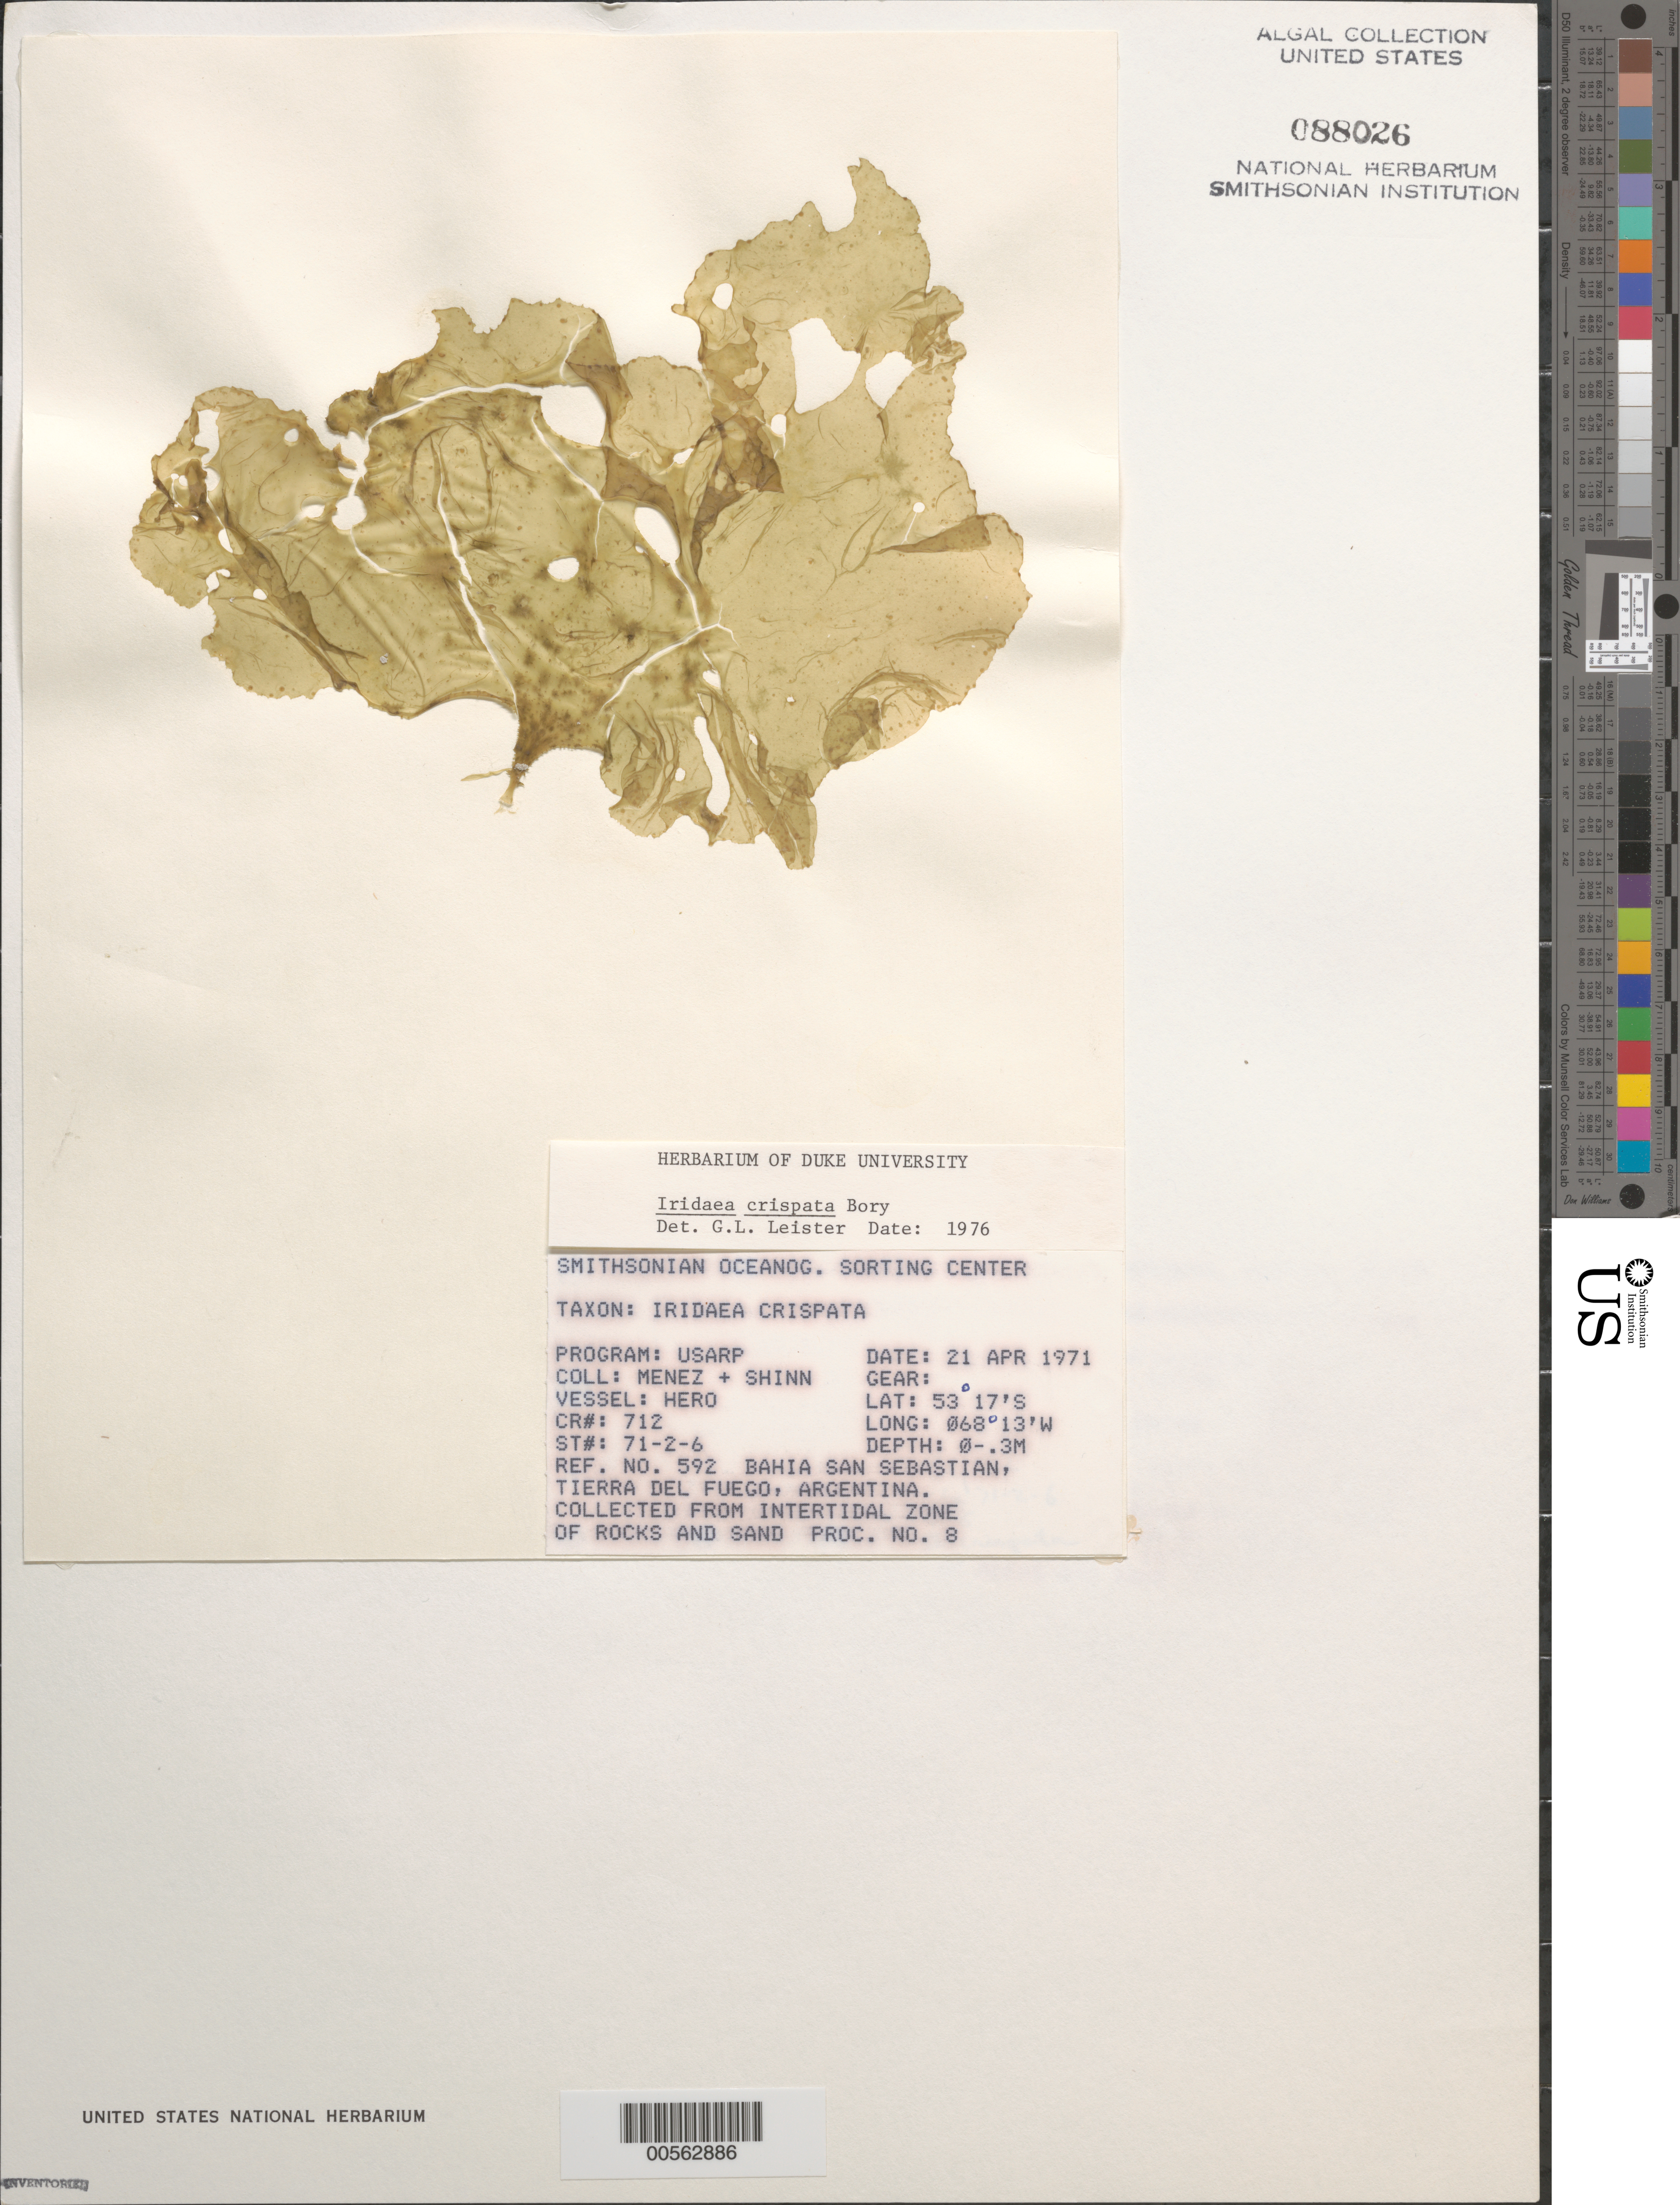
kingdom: Plantae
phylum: Rhodophyta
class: Florideophyceae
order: Gigartinales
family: Gigartinaceae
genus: Sarcothalia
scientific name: Sarcothalia crispata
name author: (Bory) Leister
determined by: Algae name updating Project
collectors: Meñez & -. Shinn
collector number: Station 71-2-6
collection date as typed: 21 Apr 1969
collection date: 1969-04-21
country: Argentina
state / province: Tierra del Fuego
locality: Bahia San Sebastian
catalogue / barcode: US 88026